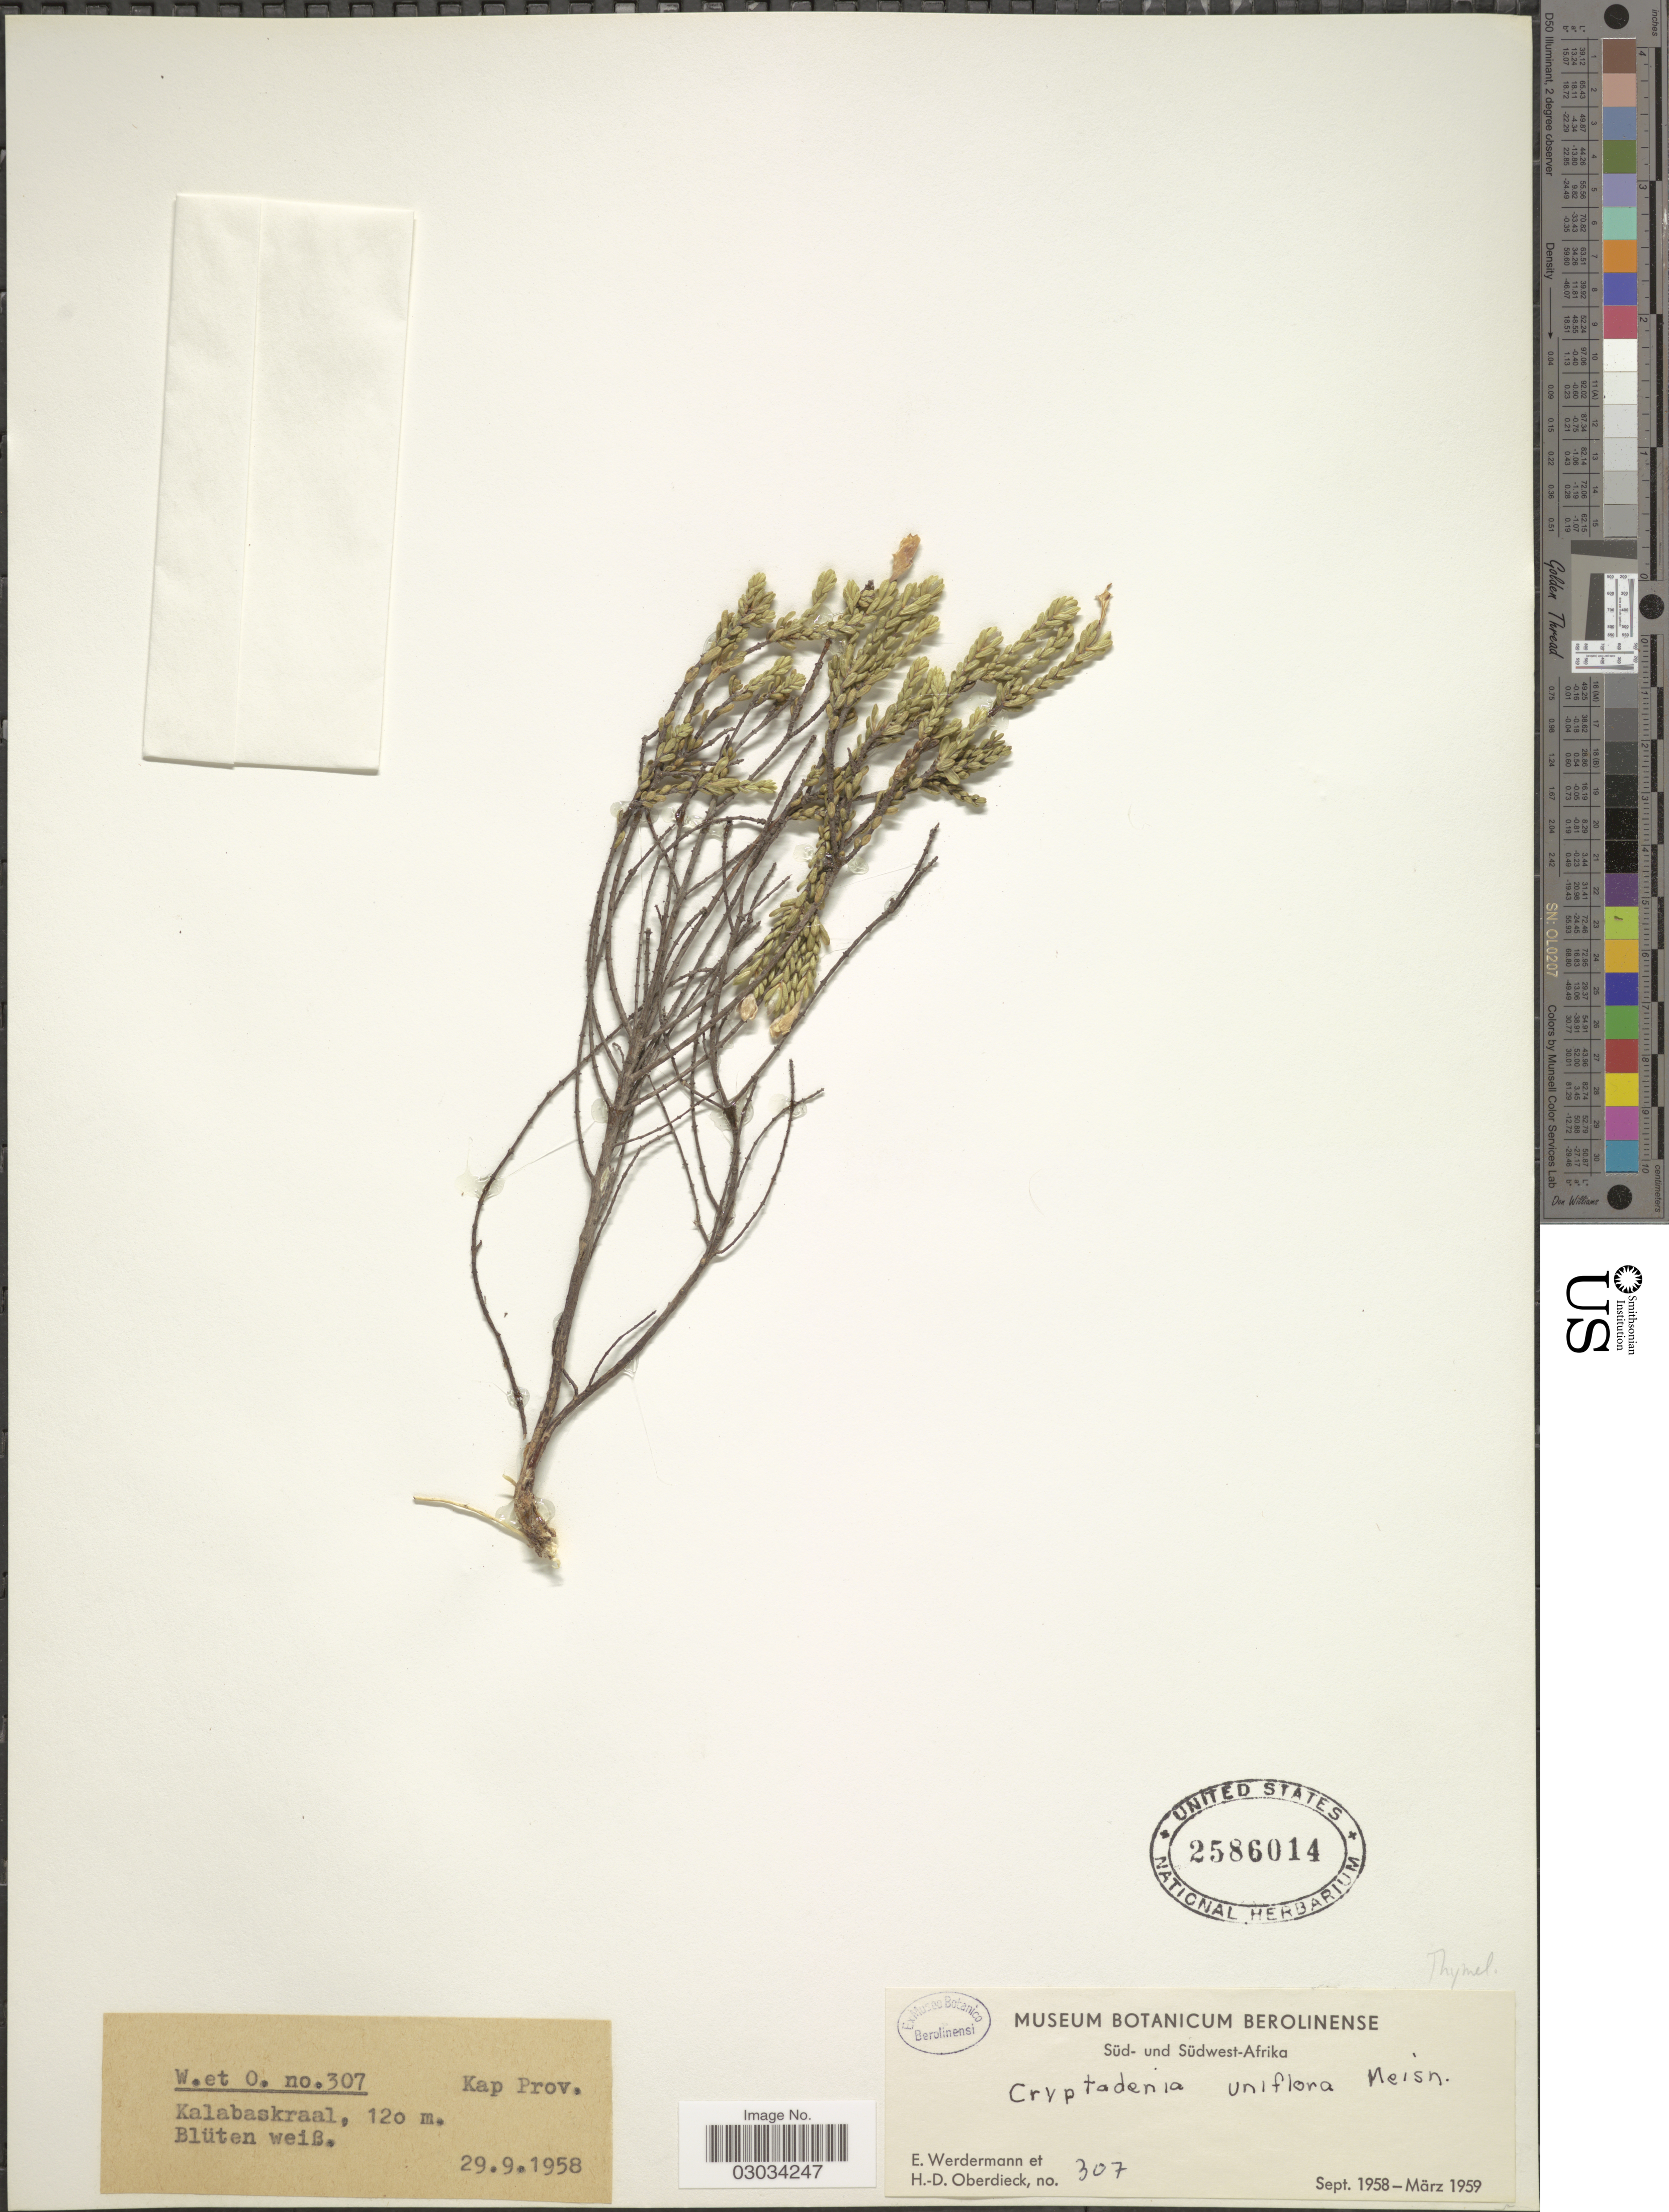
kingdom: Plantae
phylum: Tracheophyta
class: Magnoliopsida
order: Malvales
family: Thymelaeaceae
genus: Lachnaea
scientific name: Lachnaea uniflora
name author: (L.) Crantz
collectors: E. Werdermann & H. Oberdieck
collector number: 307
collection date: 1958-09-29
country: South Africa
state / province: Western Cape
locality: Kap Prov. Kalabaskraal.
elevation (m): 120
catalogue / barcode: US 2586014